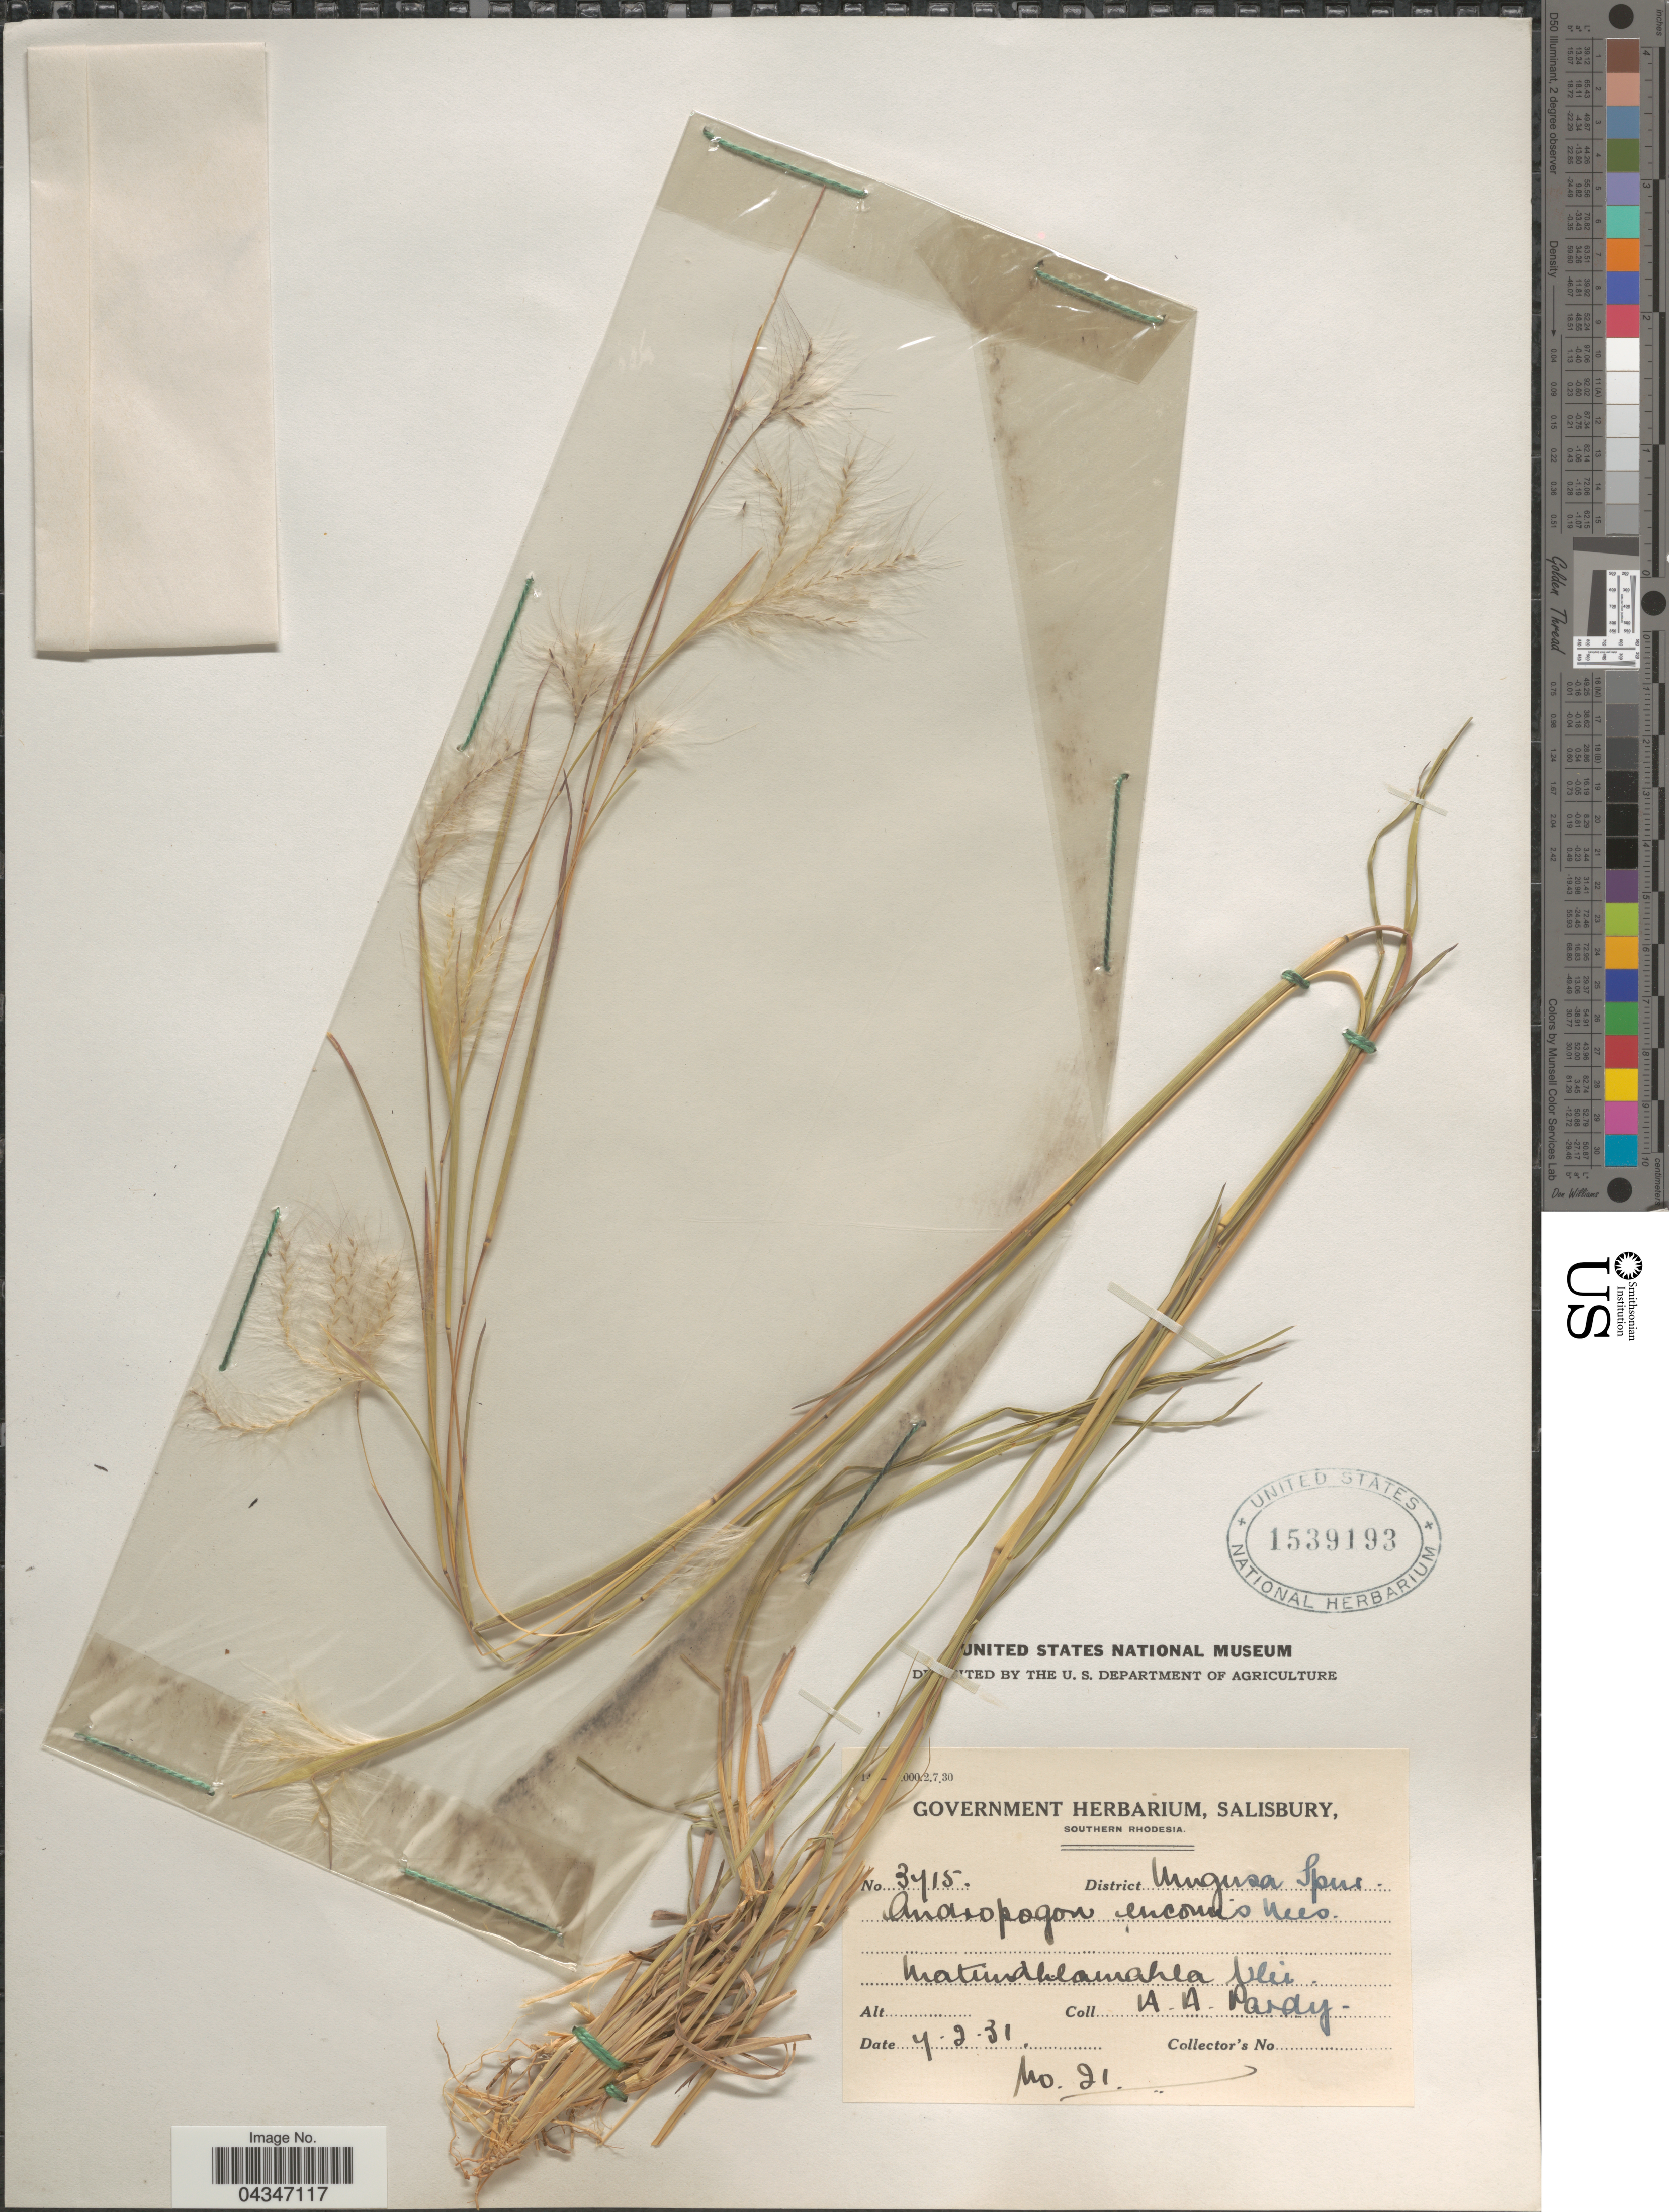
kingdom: Plantae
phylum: Tracheophyta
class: Liliopsida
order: Poales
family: Poaceae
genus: Andropogon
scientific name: Andropogon eucomus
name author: Nees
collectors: A. Pardy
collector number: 21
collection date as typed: Transcribed d/m/y: 7/2/31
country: Zimbabwe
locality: District Umgusa Spur. Matundhlamahla Vlei.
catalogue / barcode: US 1539193